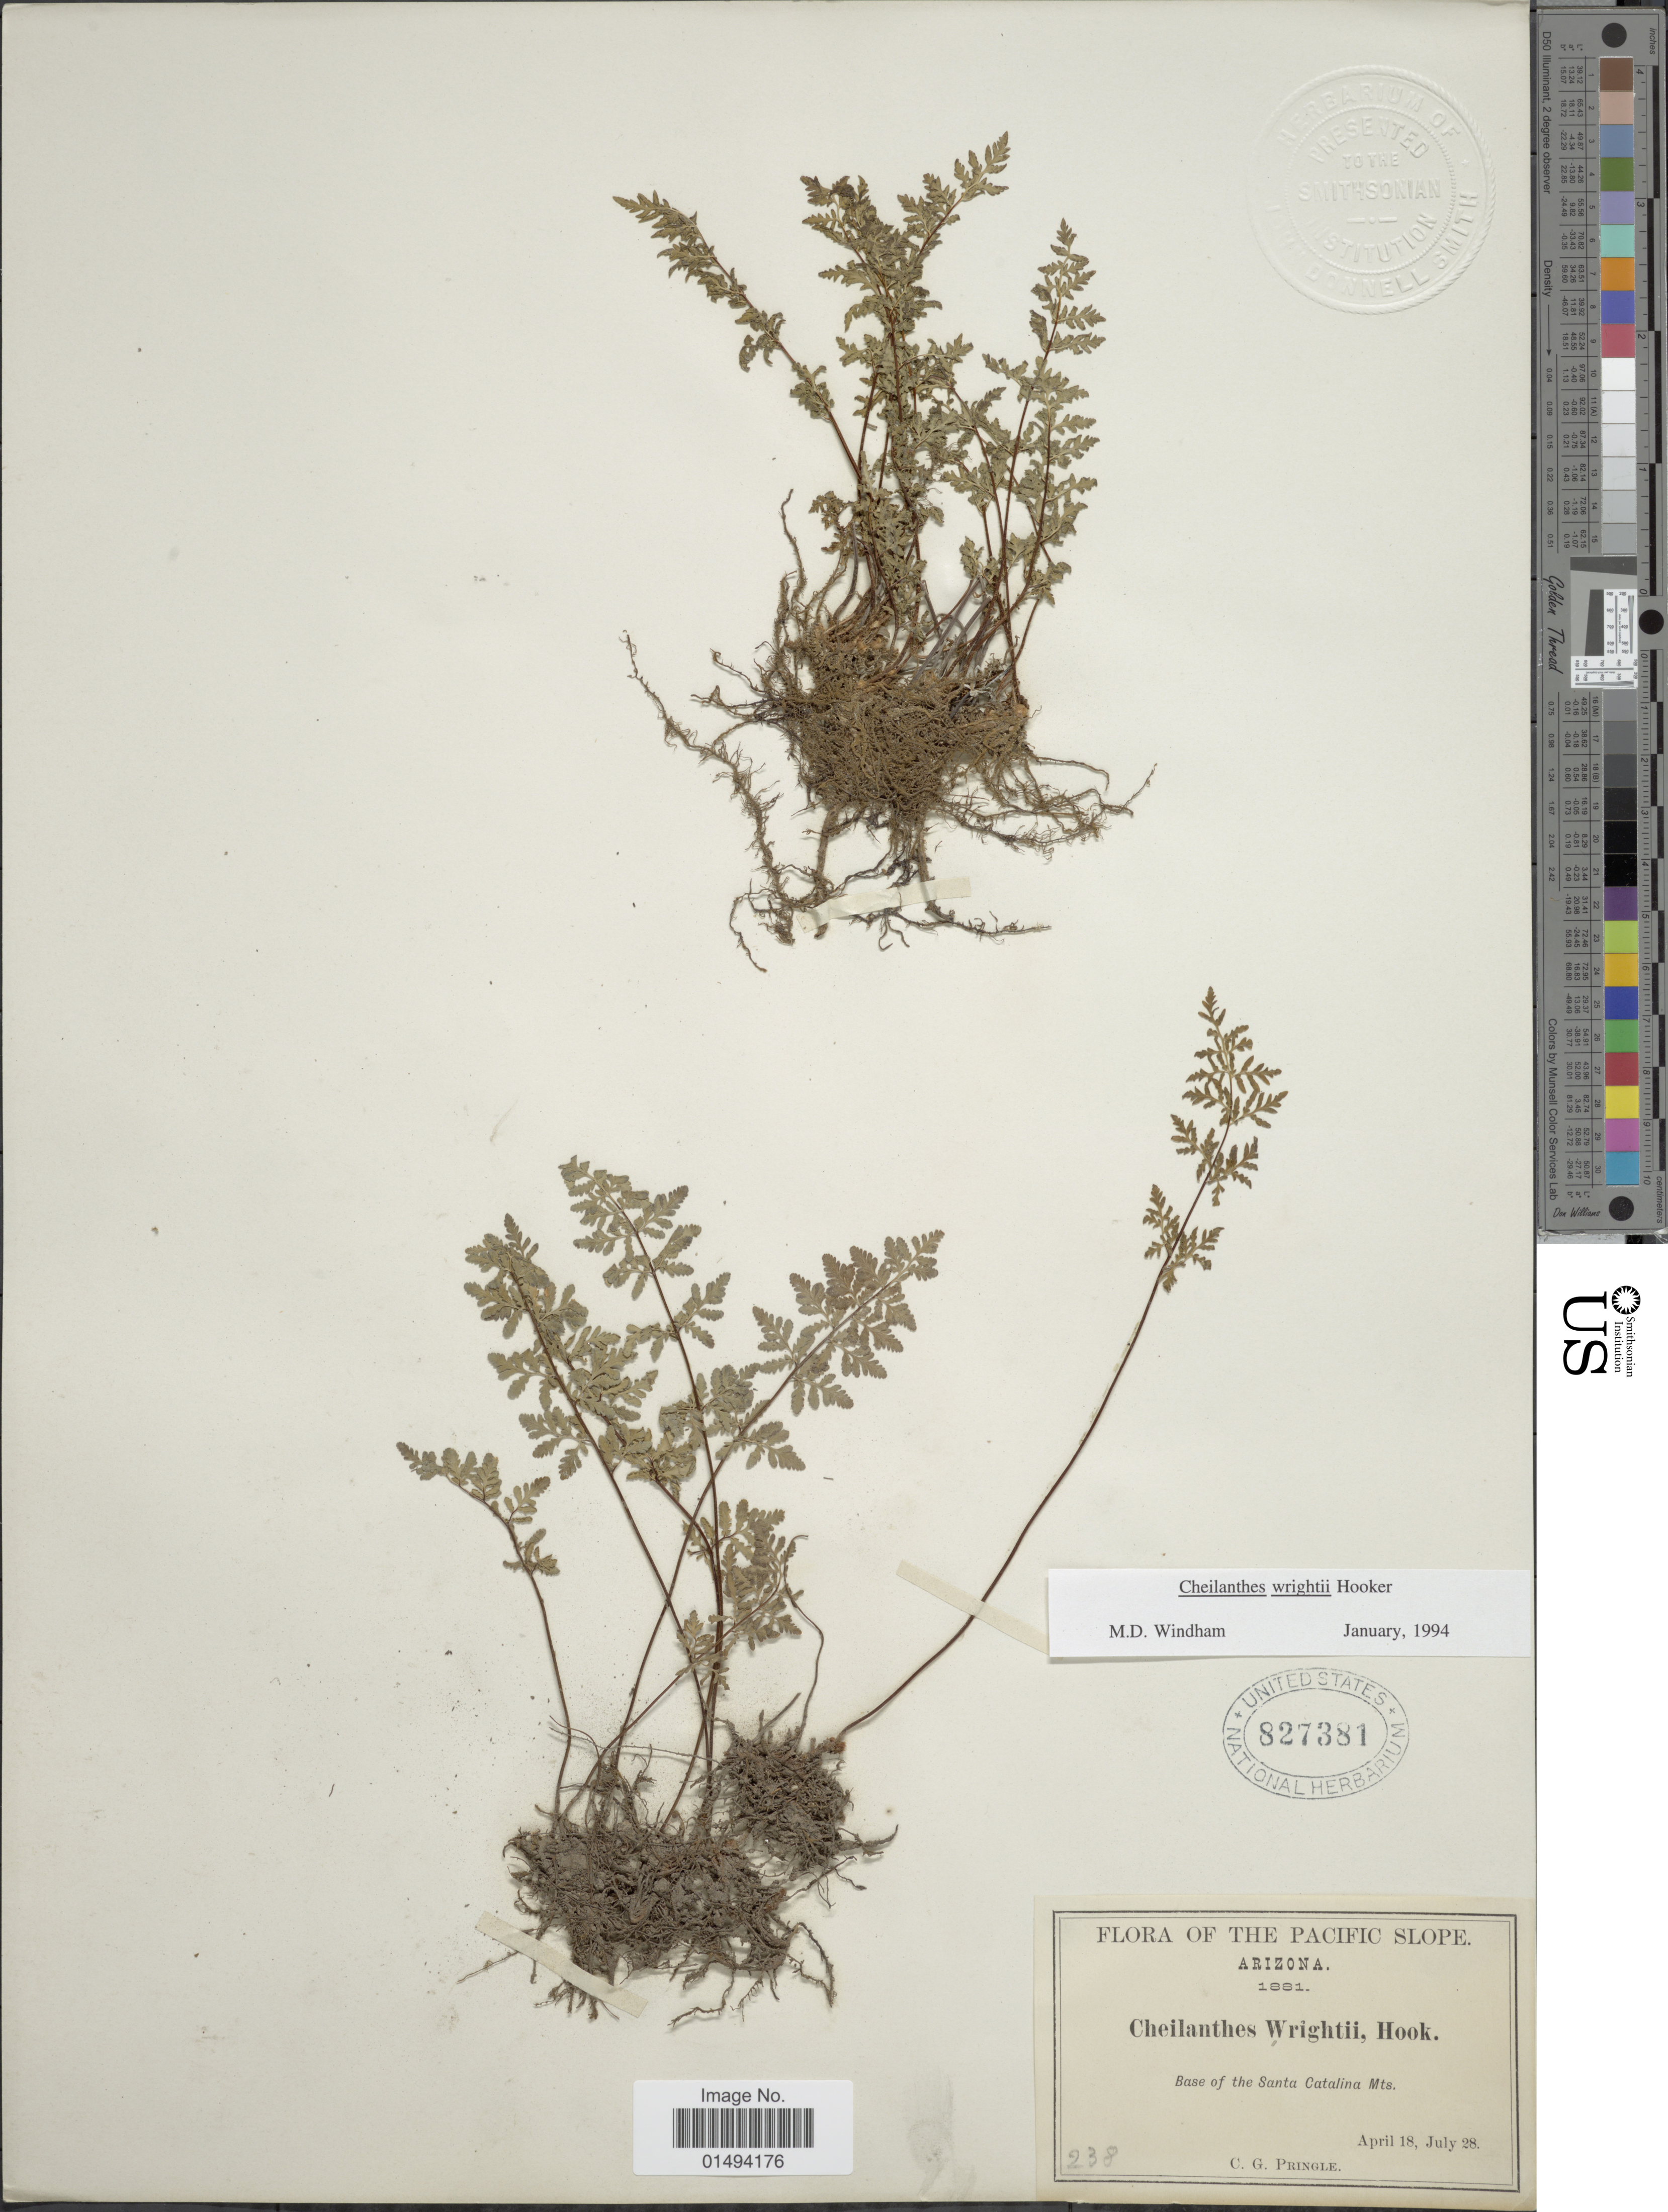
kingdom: Plantae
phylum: Tracheophyta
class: Polypodiopsida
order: Polypodiales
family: Pteridaceae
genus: Myriopteris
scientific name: Myriopteris wrightii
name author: (Hook.) Grusz & Windham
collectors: C. G. Pringle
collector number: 238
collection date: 1881-04-18/1881-07-28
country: United States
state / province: Arizona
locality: The Pacific Slope, Base of the Santa Catalina Mts.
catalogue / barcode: US 827381